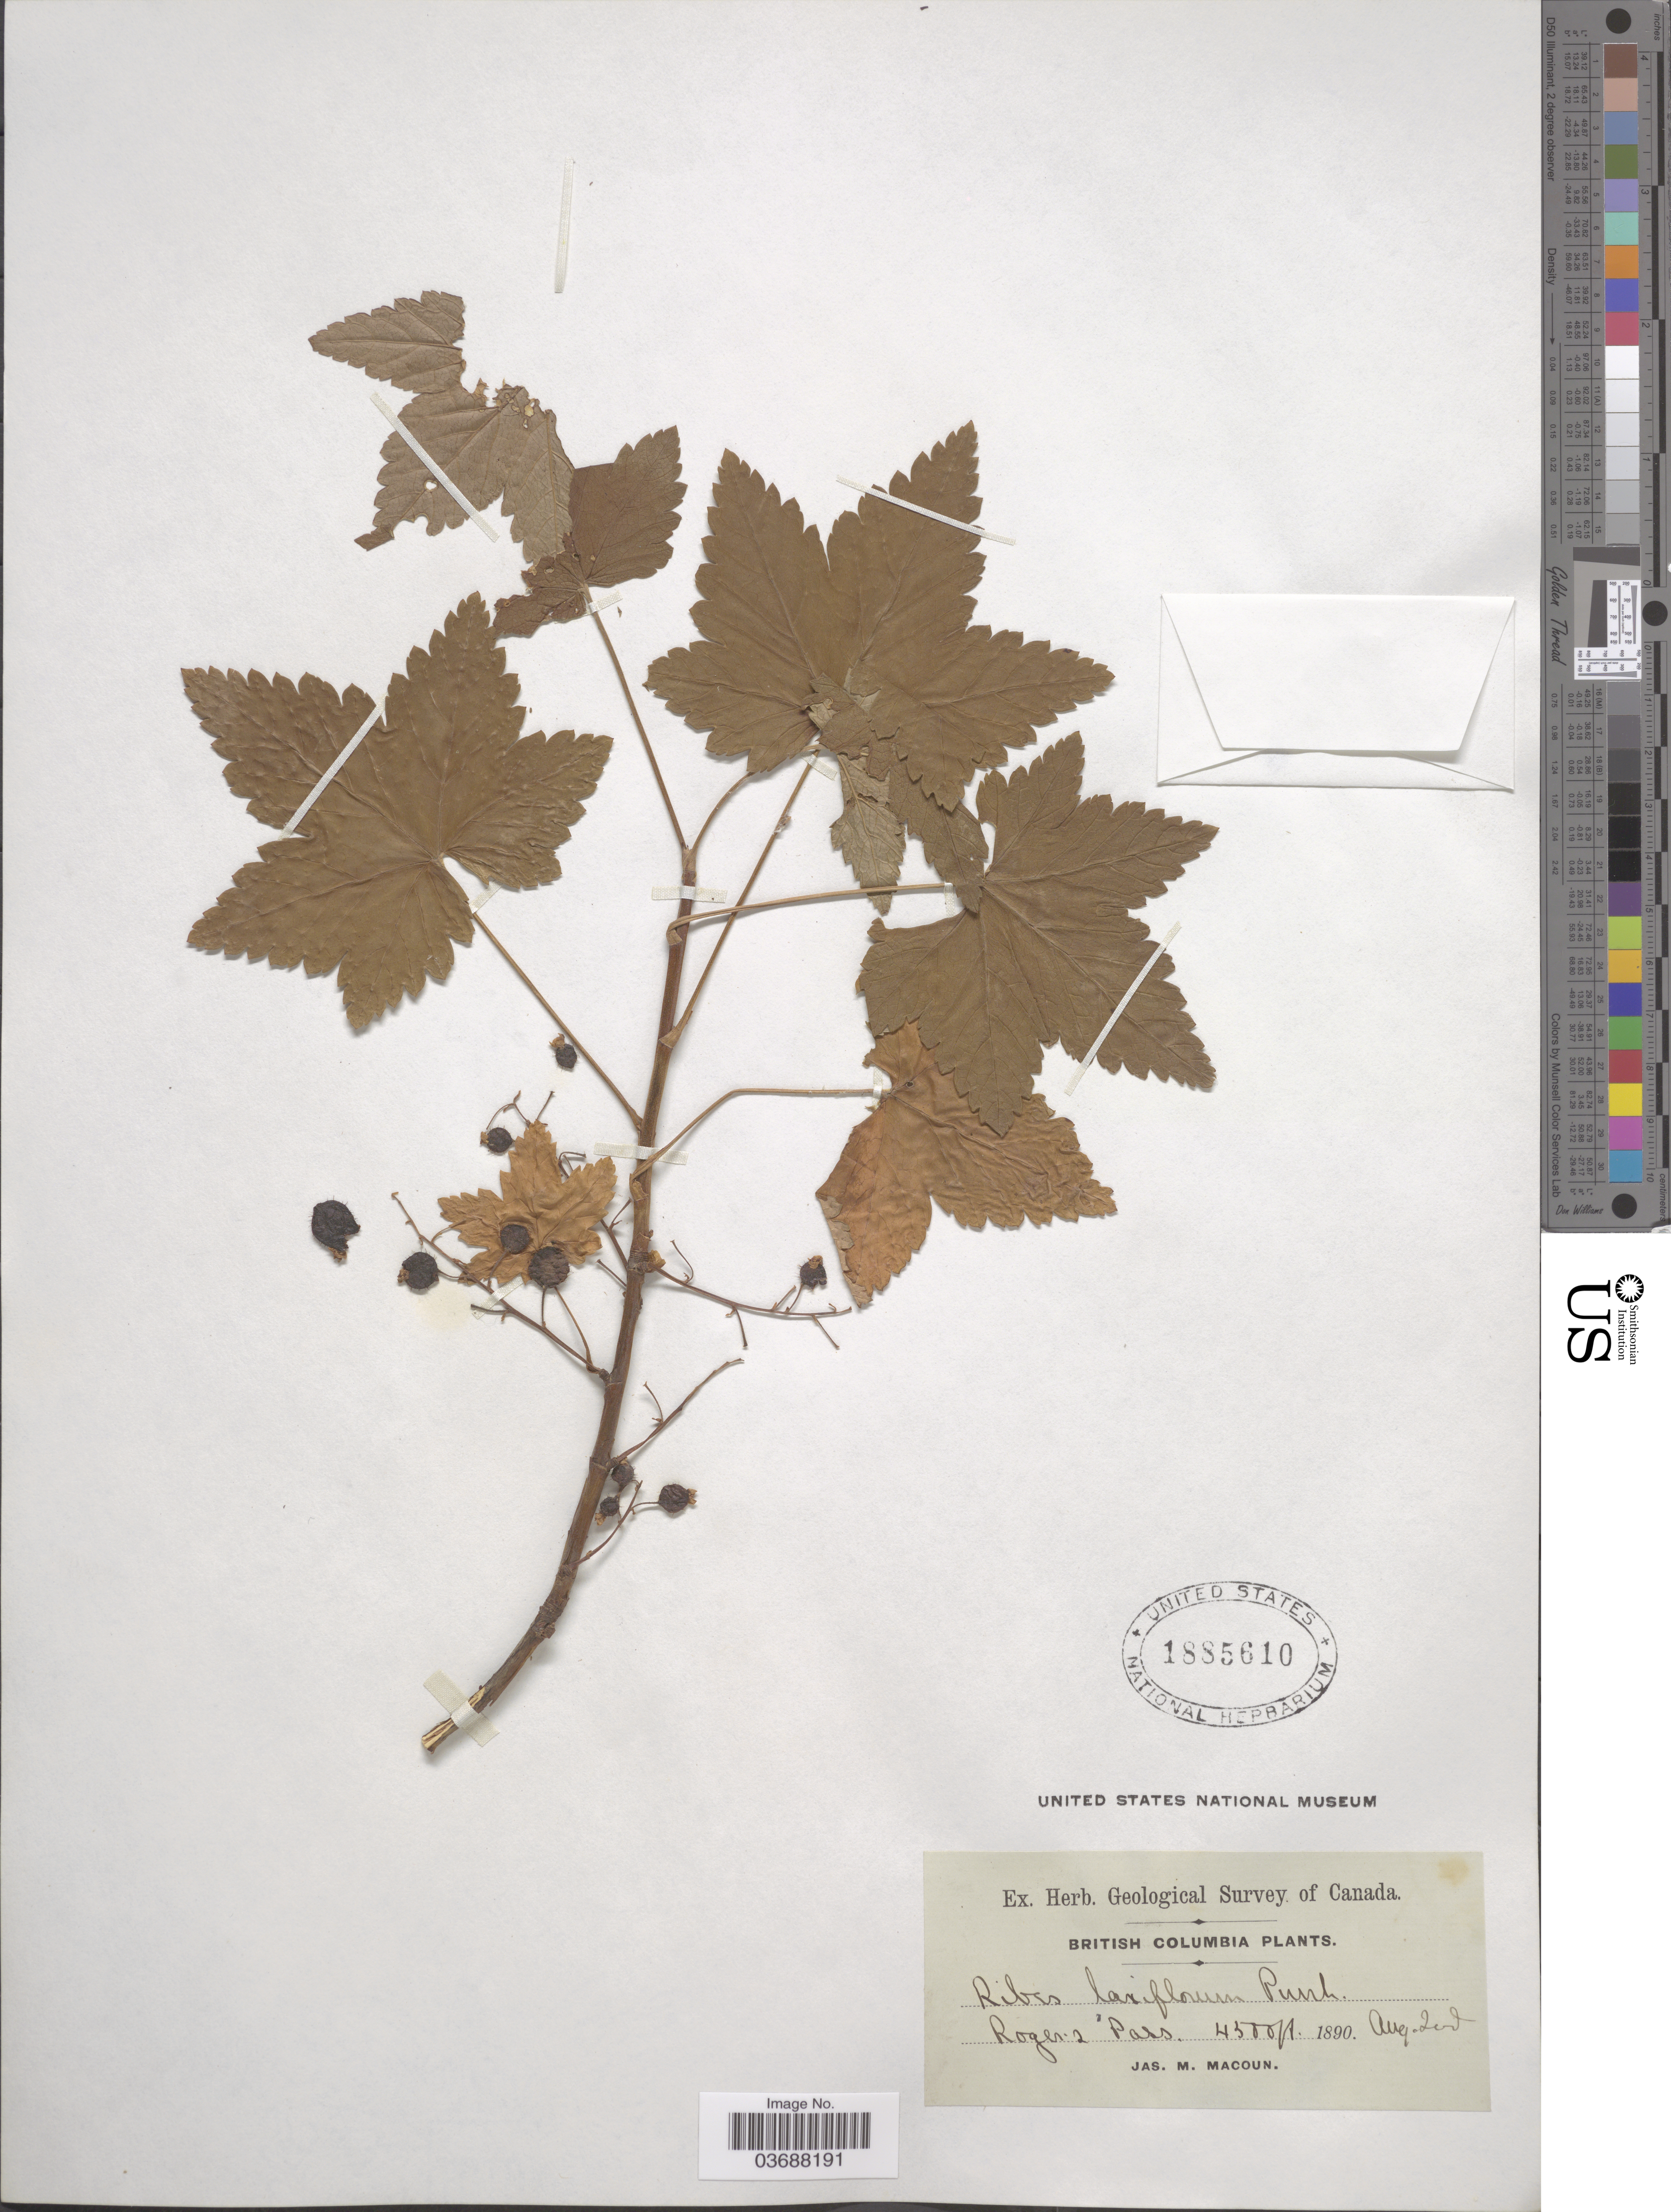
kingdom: Plantae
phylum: Tracheophyta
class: Magnoliopsida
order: Saxifragales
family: Grossulariaceae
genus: Ribes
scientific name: Ribes laxiflorum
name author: Pursh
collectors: J. M. Macoun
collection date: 1890-08-20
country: Canada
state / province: British Columbia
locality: Roger's Pass.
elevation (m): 1372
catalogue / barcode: US 1885610